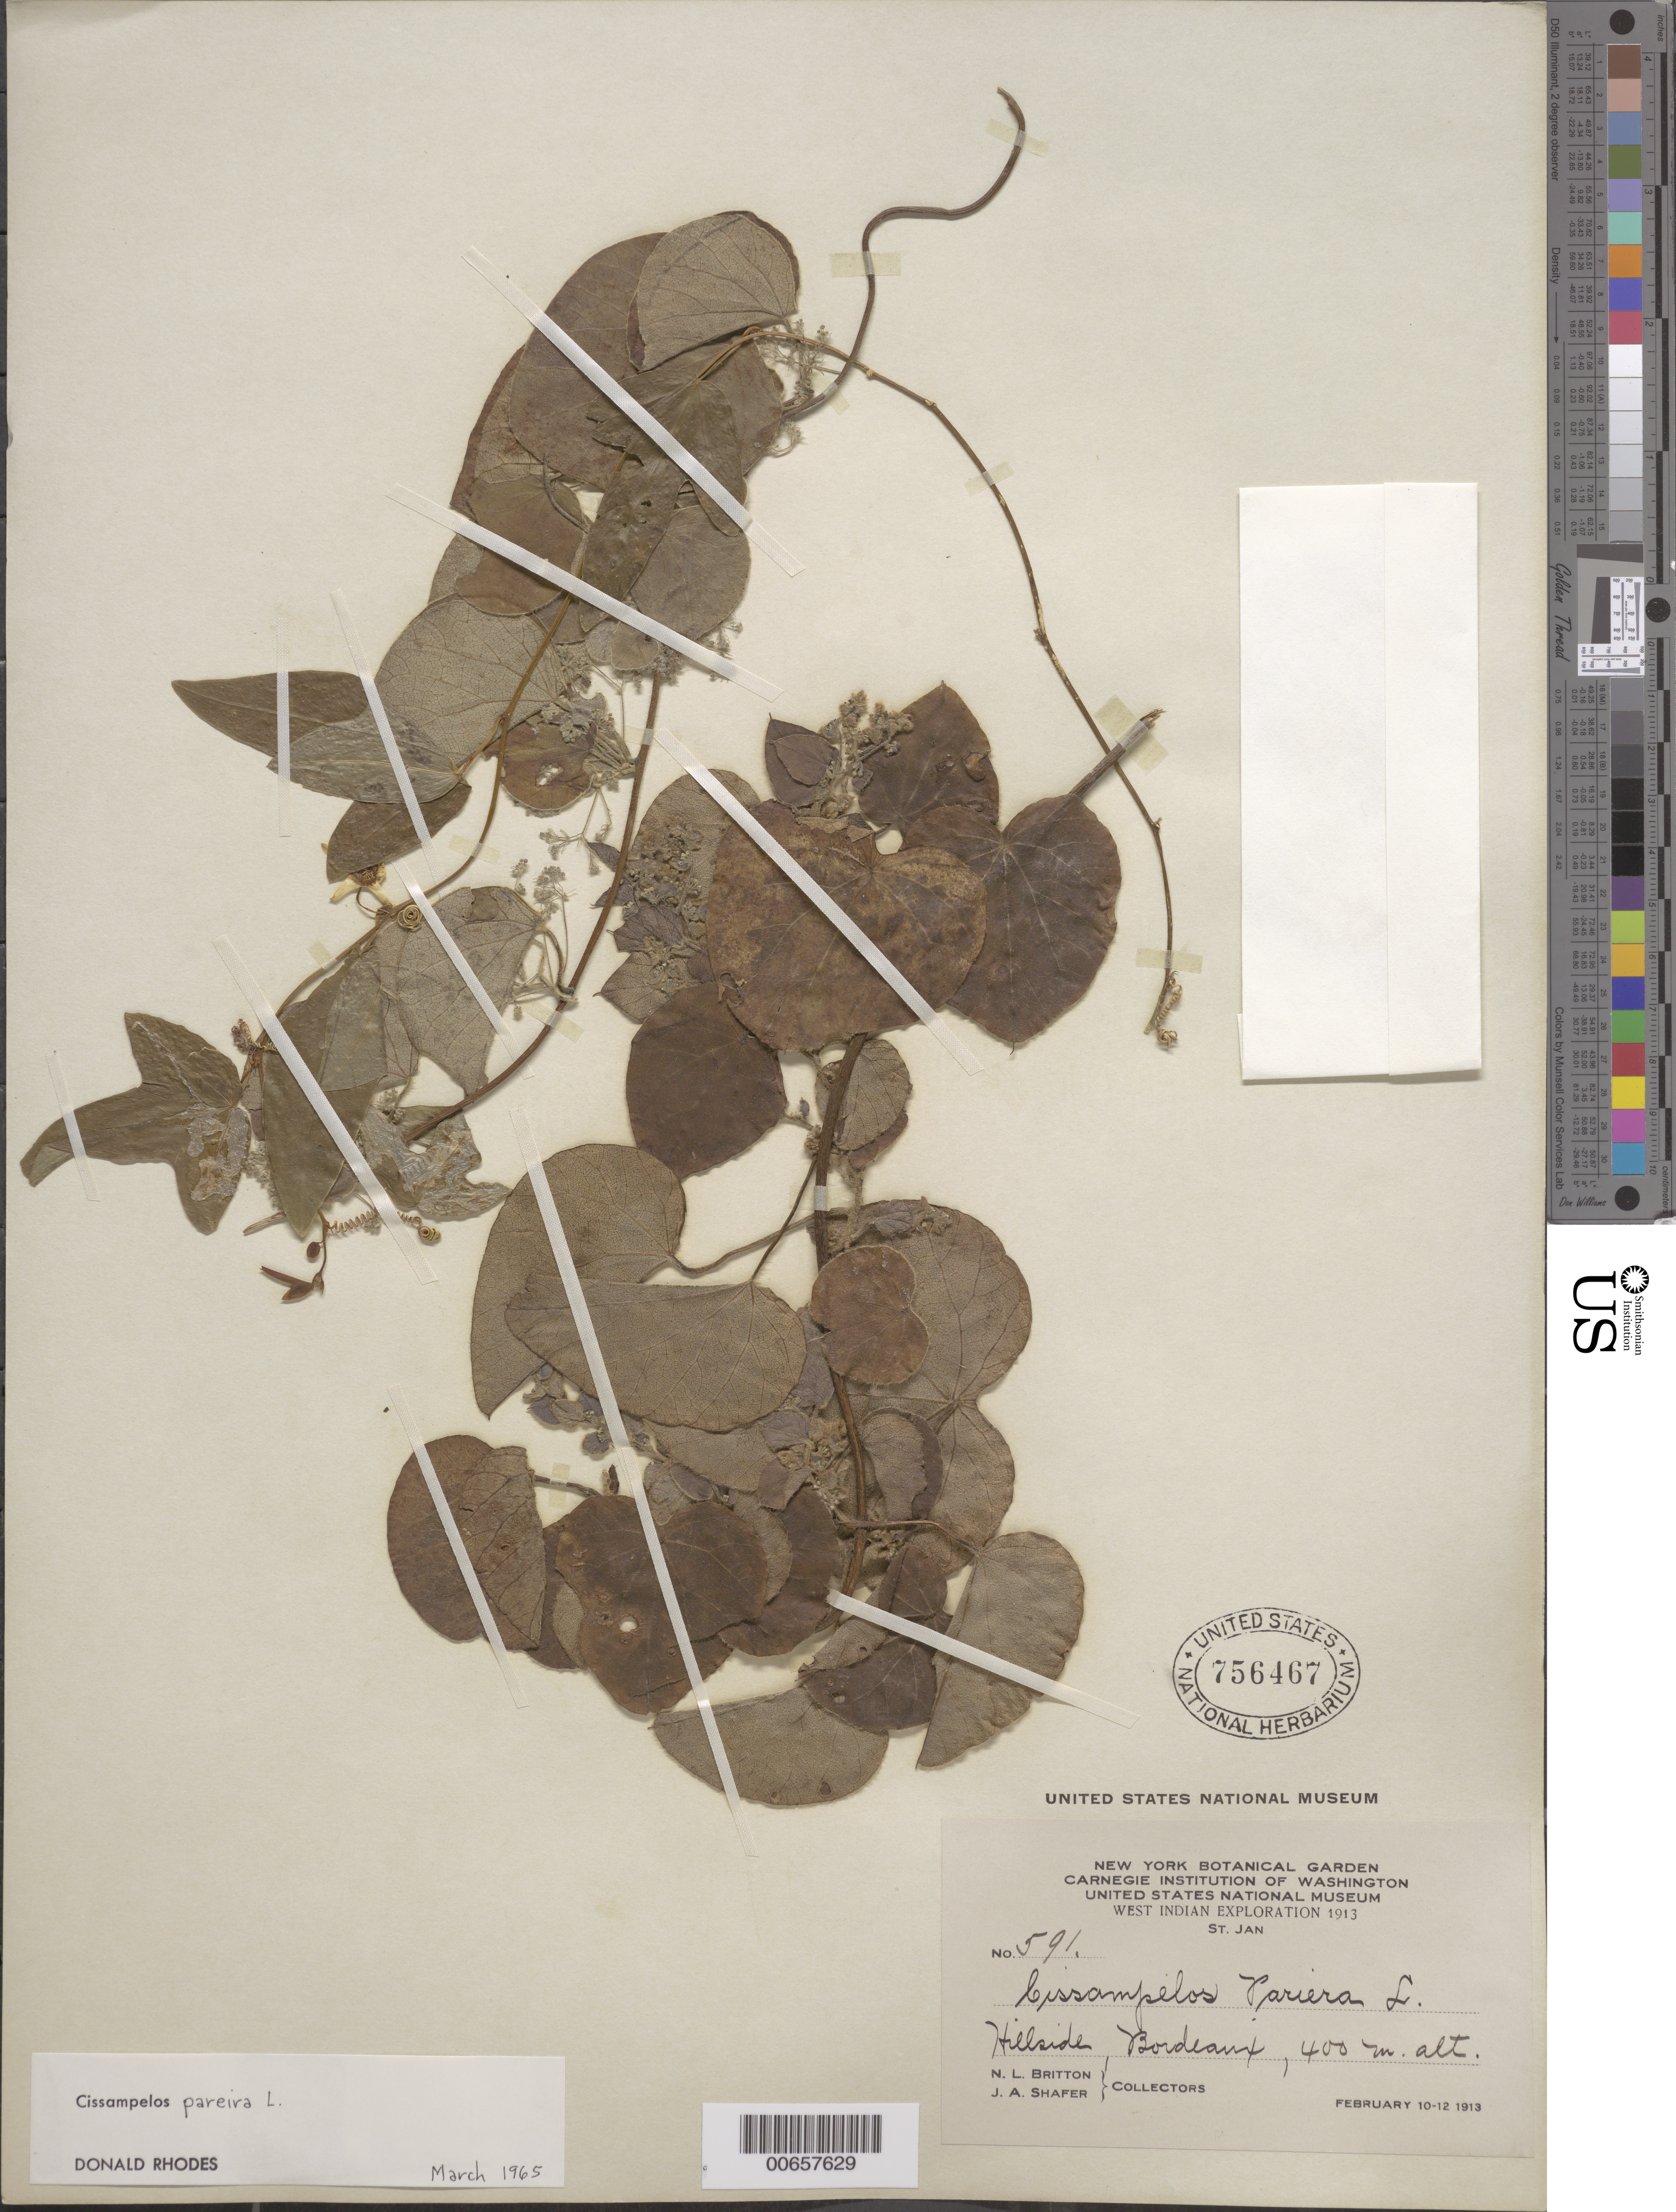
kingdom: Plantae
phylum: Tracheophyta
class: Magnoliopsida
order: Ranunculales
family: Menispermaceae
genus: Cissampelos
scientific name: Cissampelos pareira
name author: L.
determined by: Rhodes, D.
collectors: N. Britton & J. A. Shafer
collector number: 591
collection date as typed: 10 Feb 1913 to 12 Feb 1913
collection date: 1913-02-10/1913-02-12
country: U.S. Virgin Islands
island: St. John Island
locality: Bordeaux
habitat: Hillside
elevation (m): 400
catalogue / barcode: US 756467